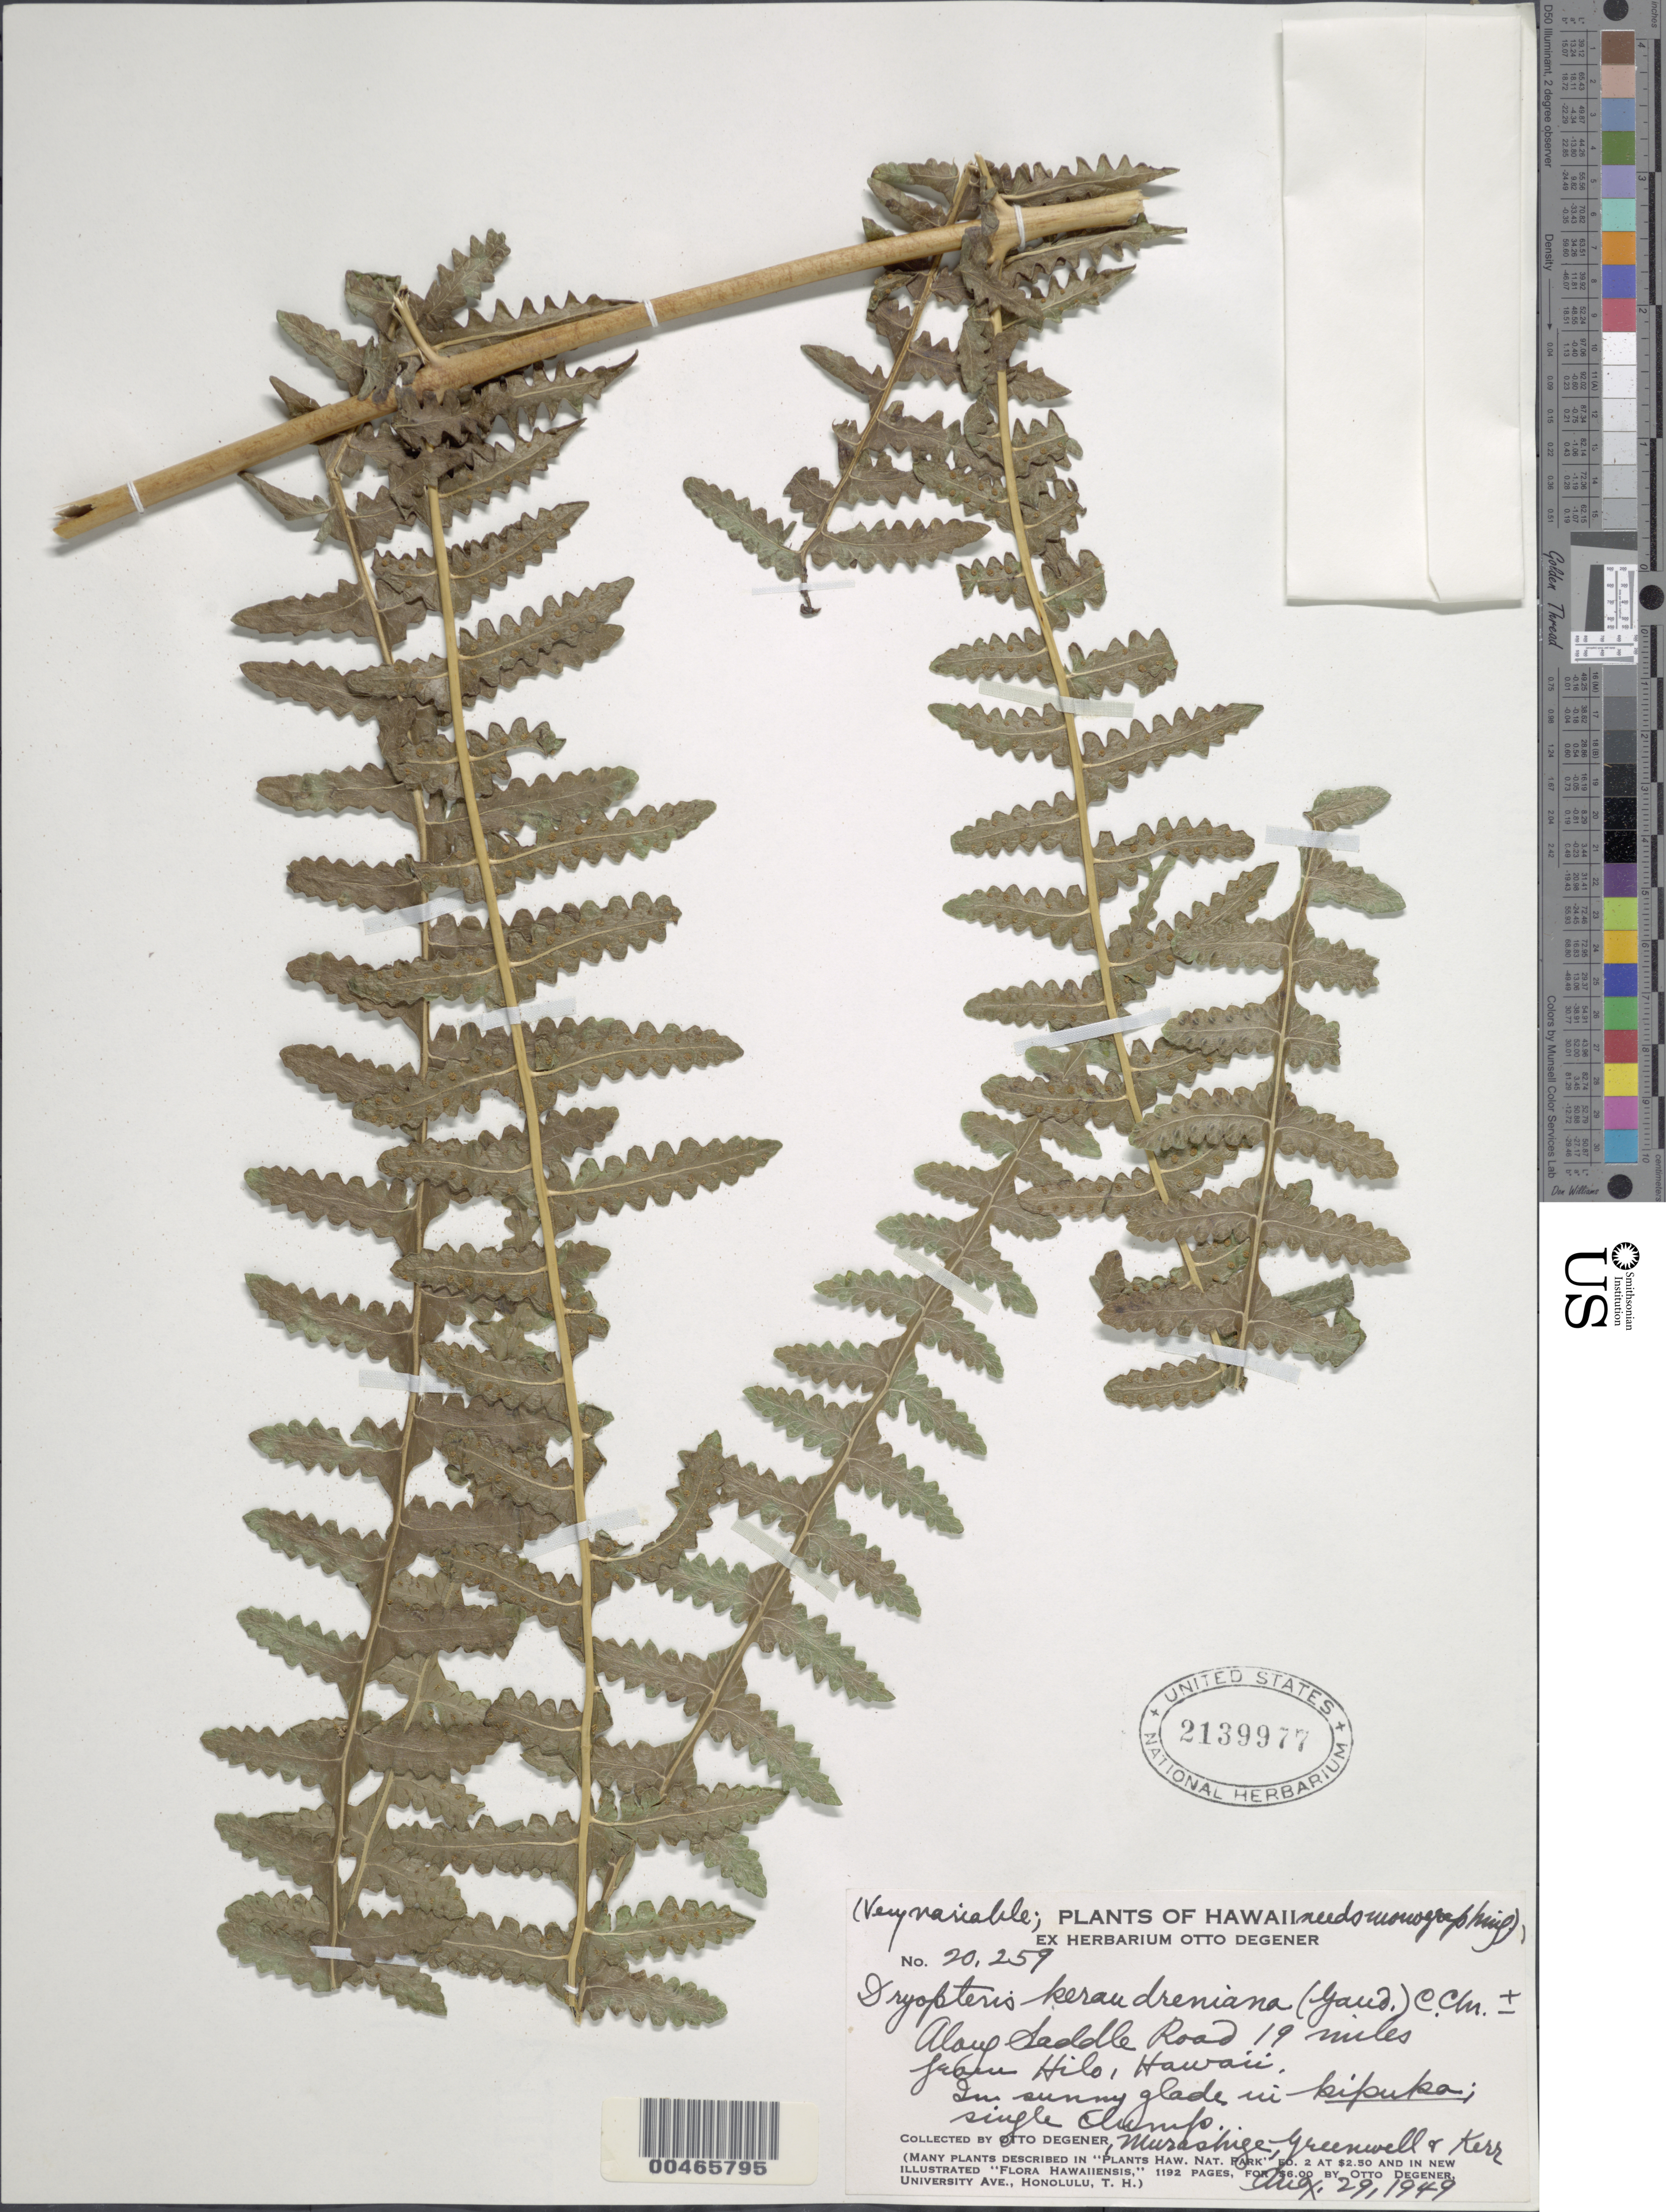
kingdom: Plantae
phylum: Tracheophyta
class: Polypodiopsida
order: Polypodiales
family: Thelypteridaceae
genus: Pseudophegopteris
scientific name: Pseudophegopteris keraudreniana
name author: (Gaudich.) Holttum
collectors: O. Degener, T. Murashige, -. Greenwell & Kerr, --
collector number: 20259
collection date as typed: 29 Aug 1949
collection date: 1949-08-29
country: United States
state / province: Hawaii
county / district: Hawaii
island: Hawaii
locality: Along Saddle Road 19 mi from Hilo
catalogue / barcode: US 2139977